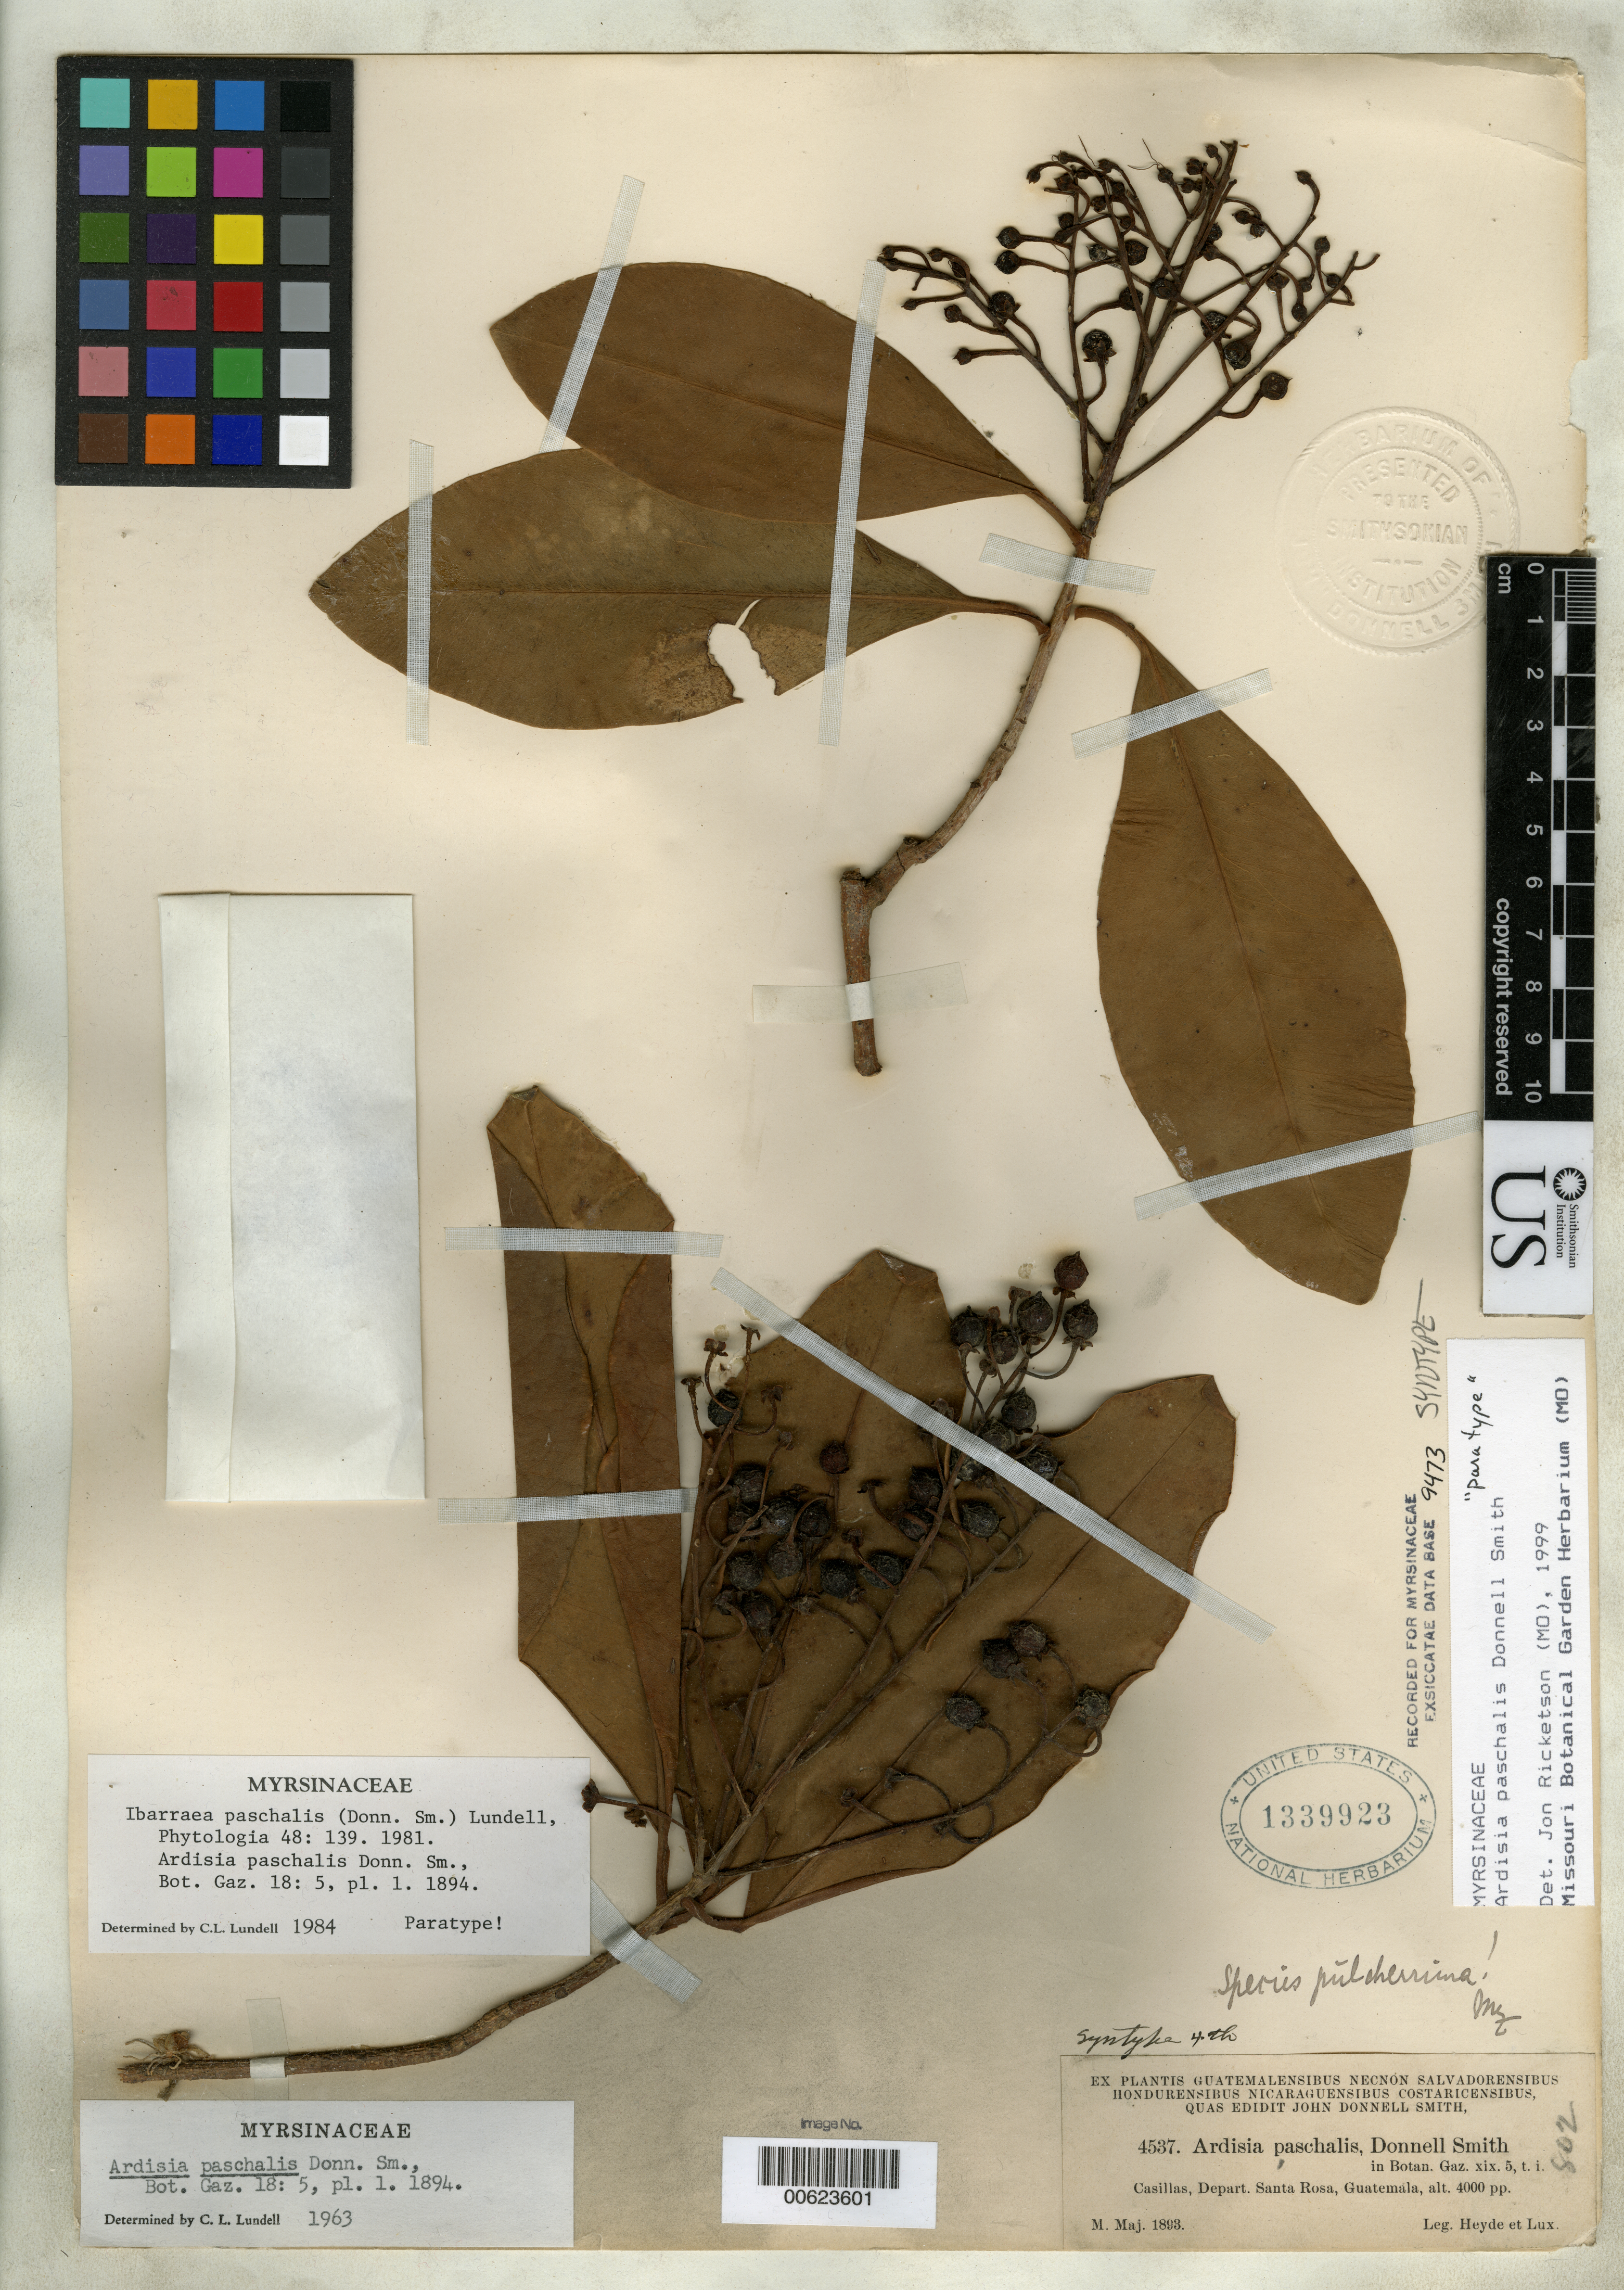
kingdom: Plantae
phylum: Tracheophyta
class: Magnoliopsida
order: Ericales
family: Primulaceae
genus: Ardisia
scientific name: Ardisia paschalis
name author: Donn. Sm.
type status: Syntype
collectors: E. T. Heyde & E. Lux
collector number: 4537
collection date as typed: May 1893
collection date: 1893-05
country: Guatemala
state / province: Santa Rosa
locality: Casillas.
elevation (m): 1219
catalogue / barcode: US 1339923